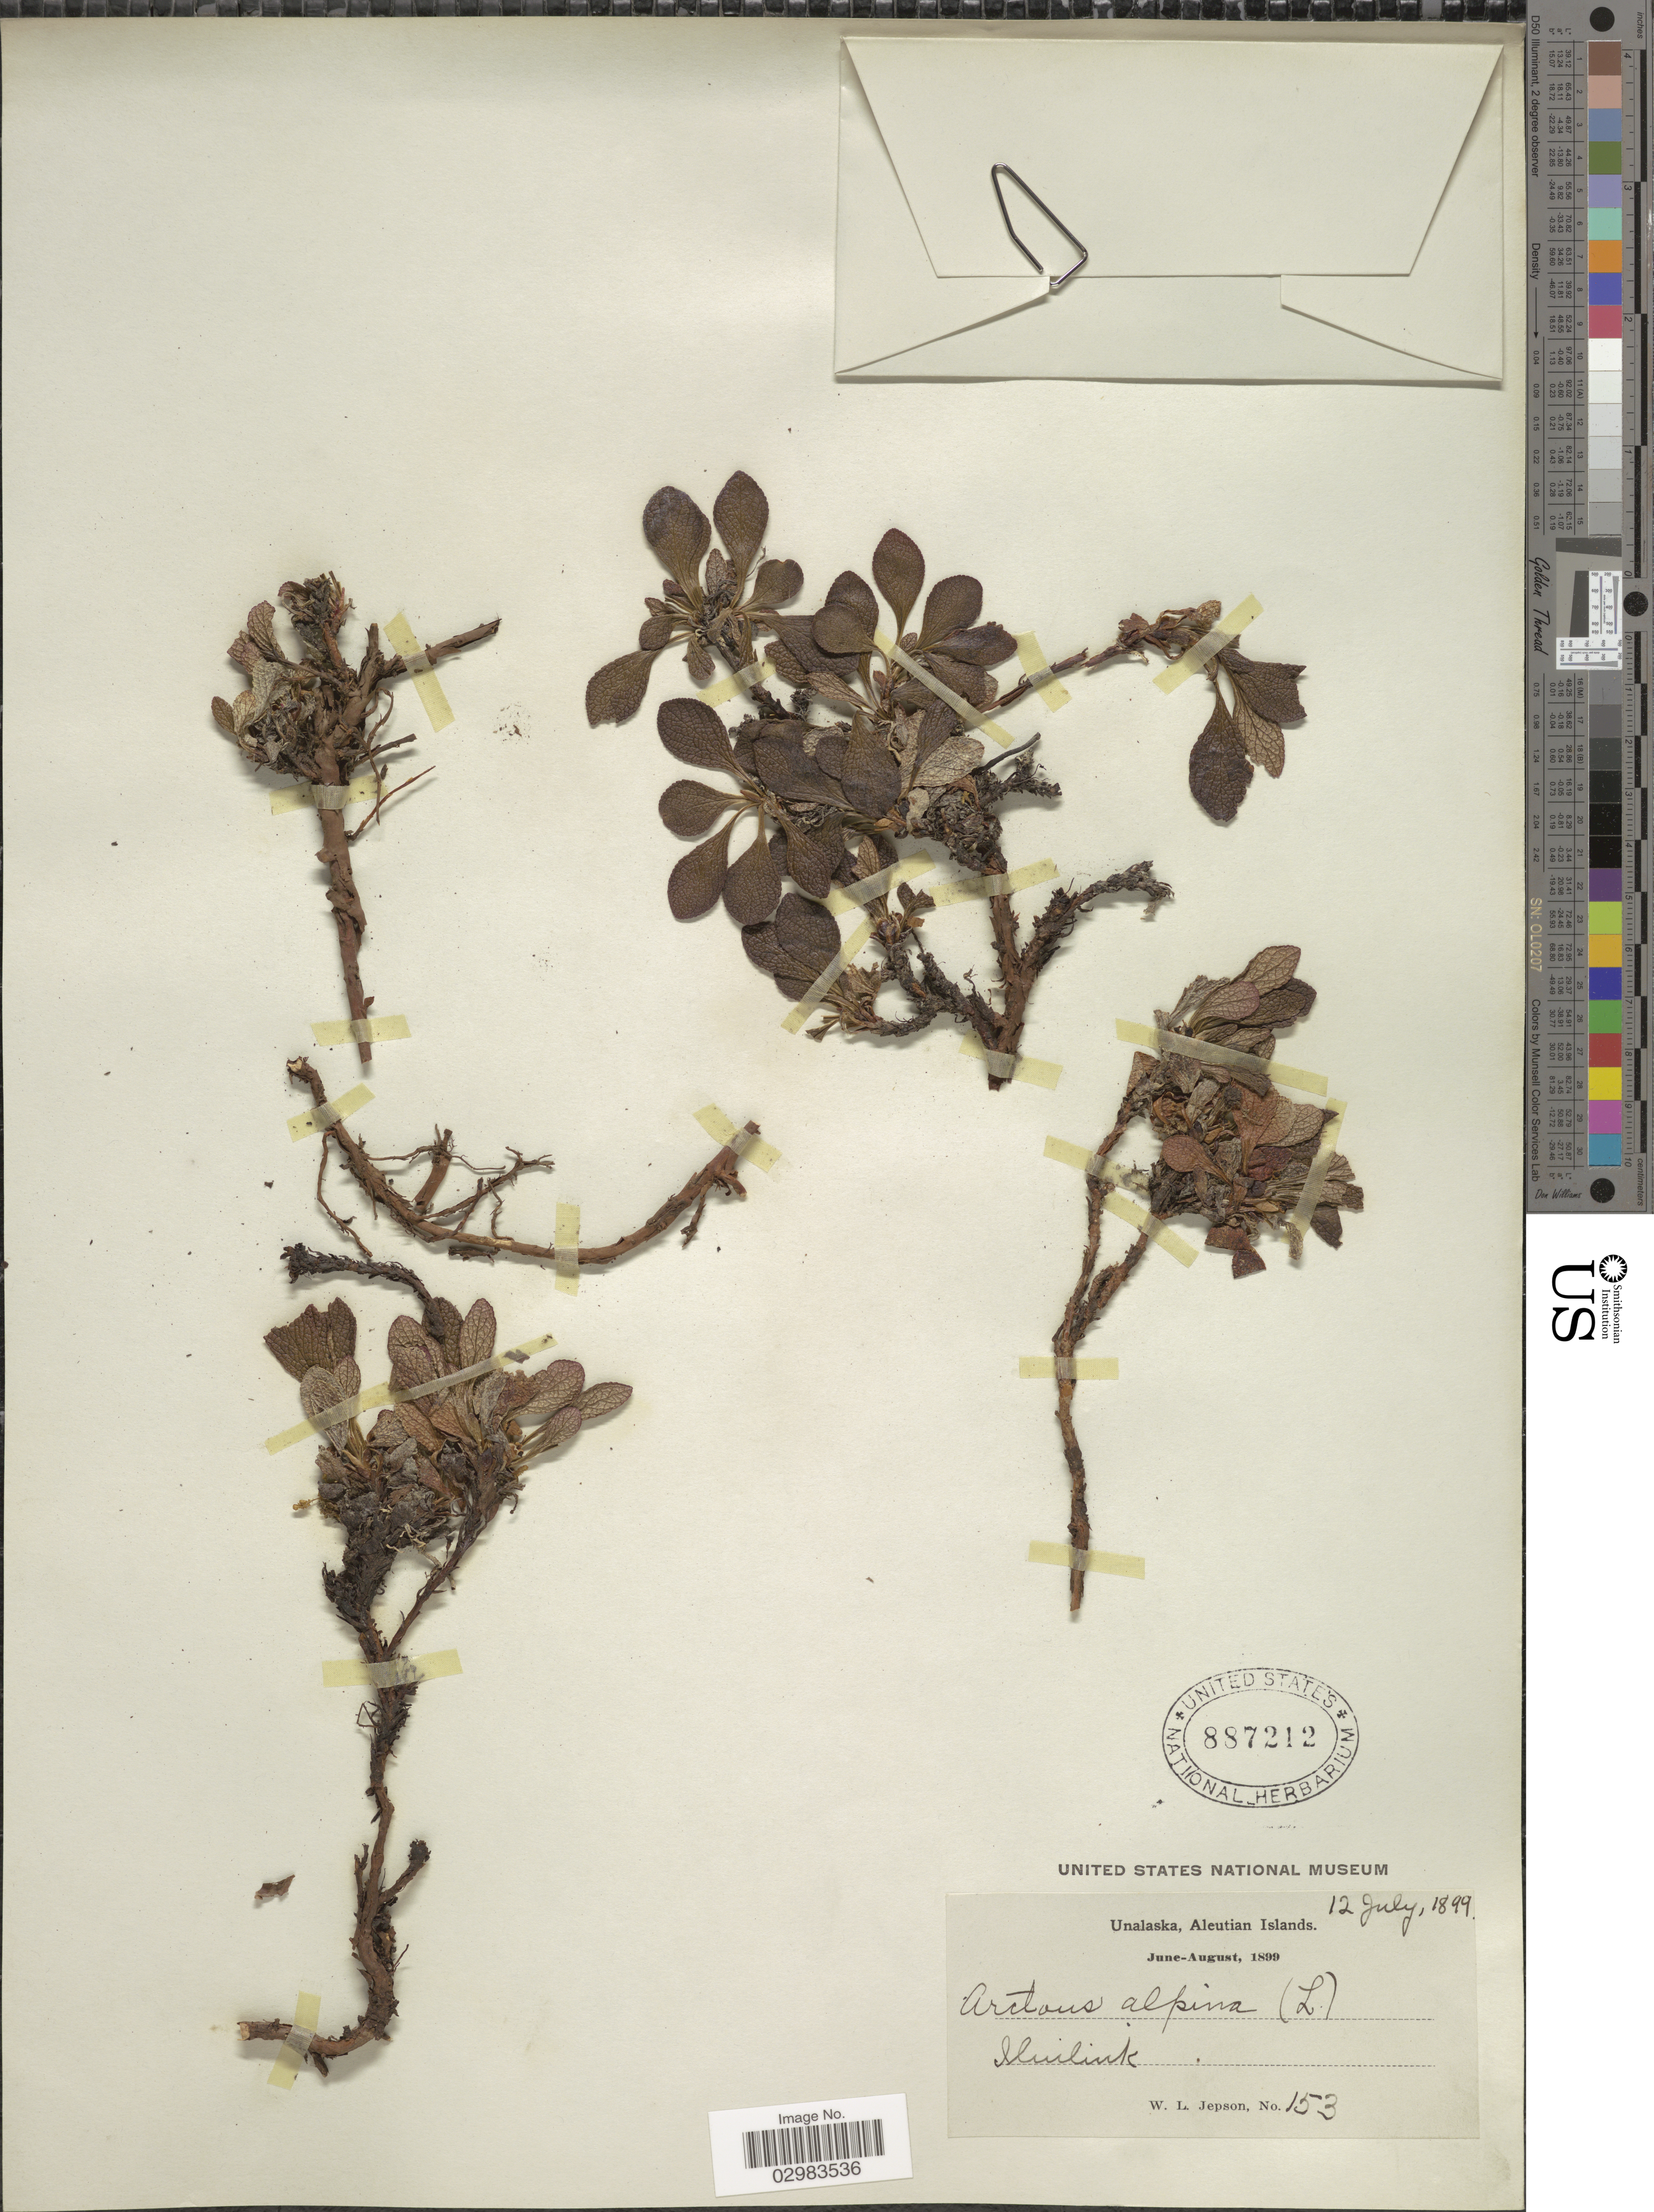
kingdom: Plantae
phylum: Tracheophyta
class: Magnoliopsida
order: Ericales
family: Ericaceae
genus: Arctostaphylos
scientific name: Arctostaphylos alpina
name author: (L.) Spreng.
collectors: W. L. Jepson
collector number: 153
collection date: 1899-07-12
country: United States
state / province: Alaska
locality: Unalaska, Aleutian Islands, Iluiliuk.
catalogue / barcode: US 887212